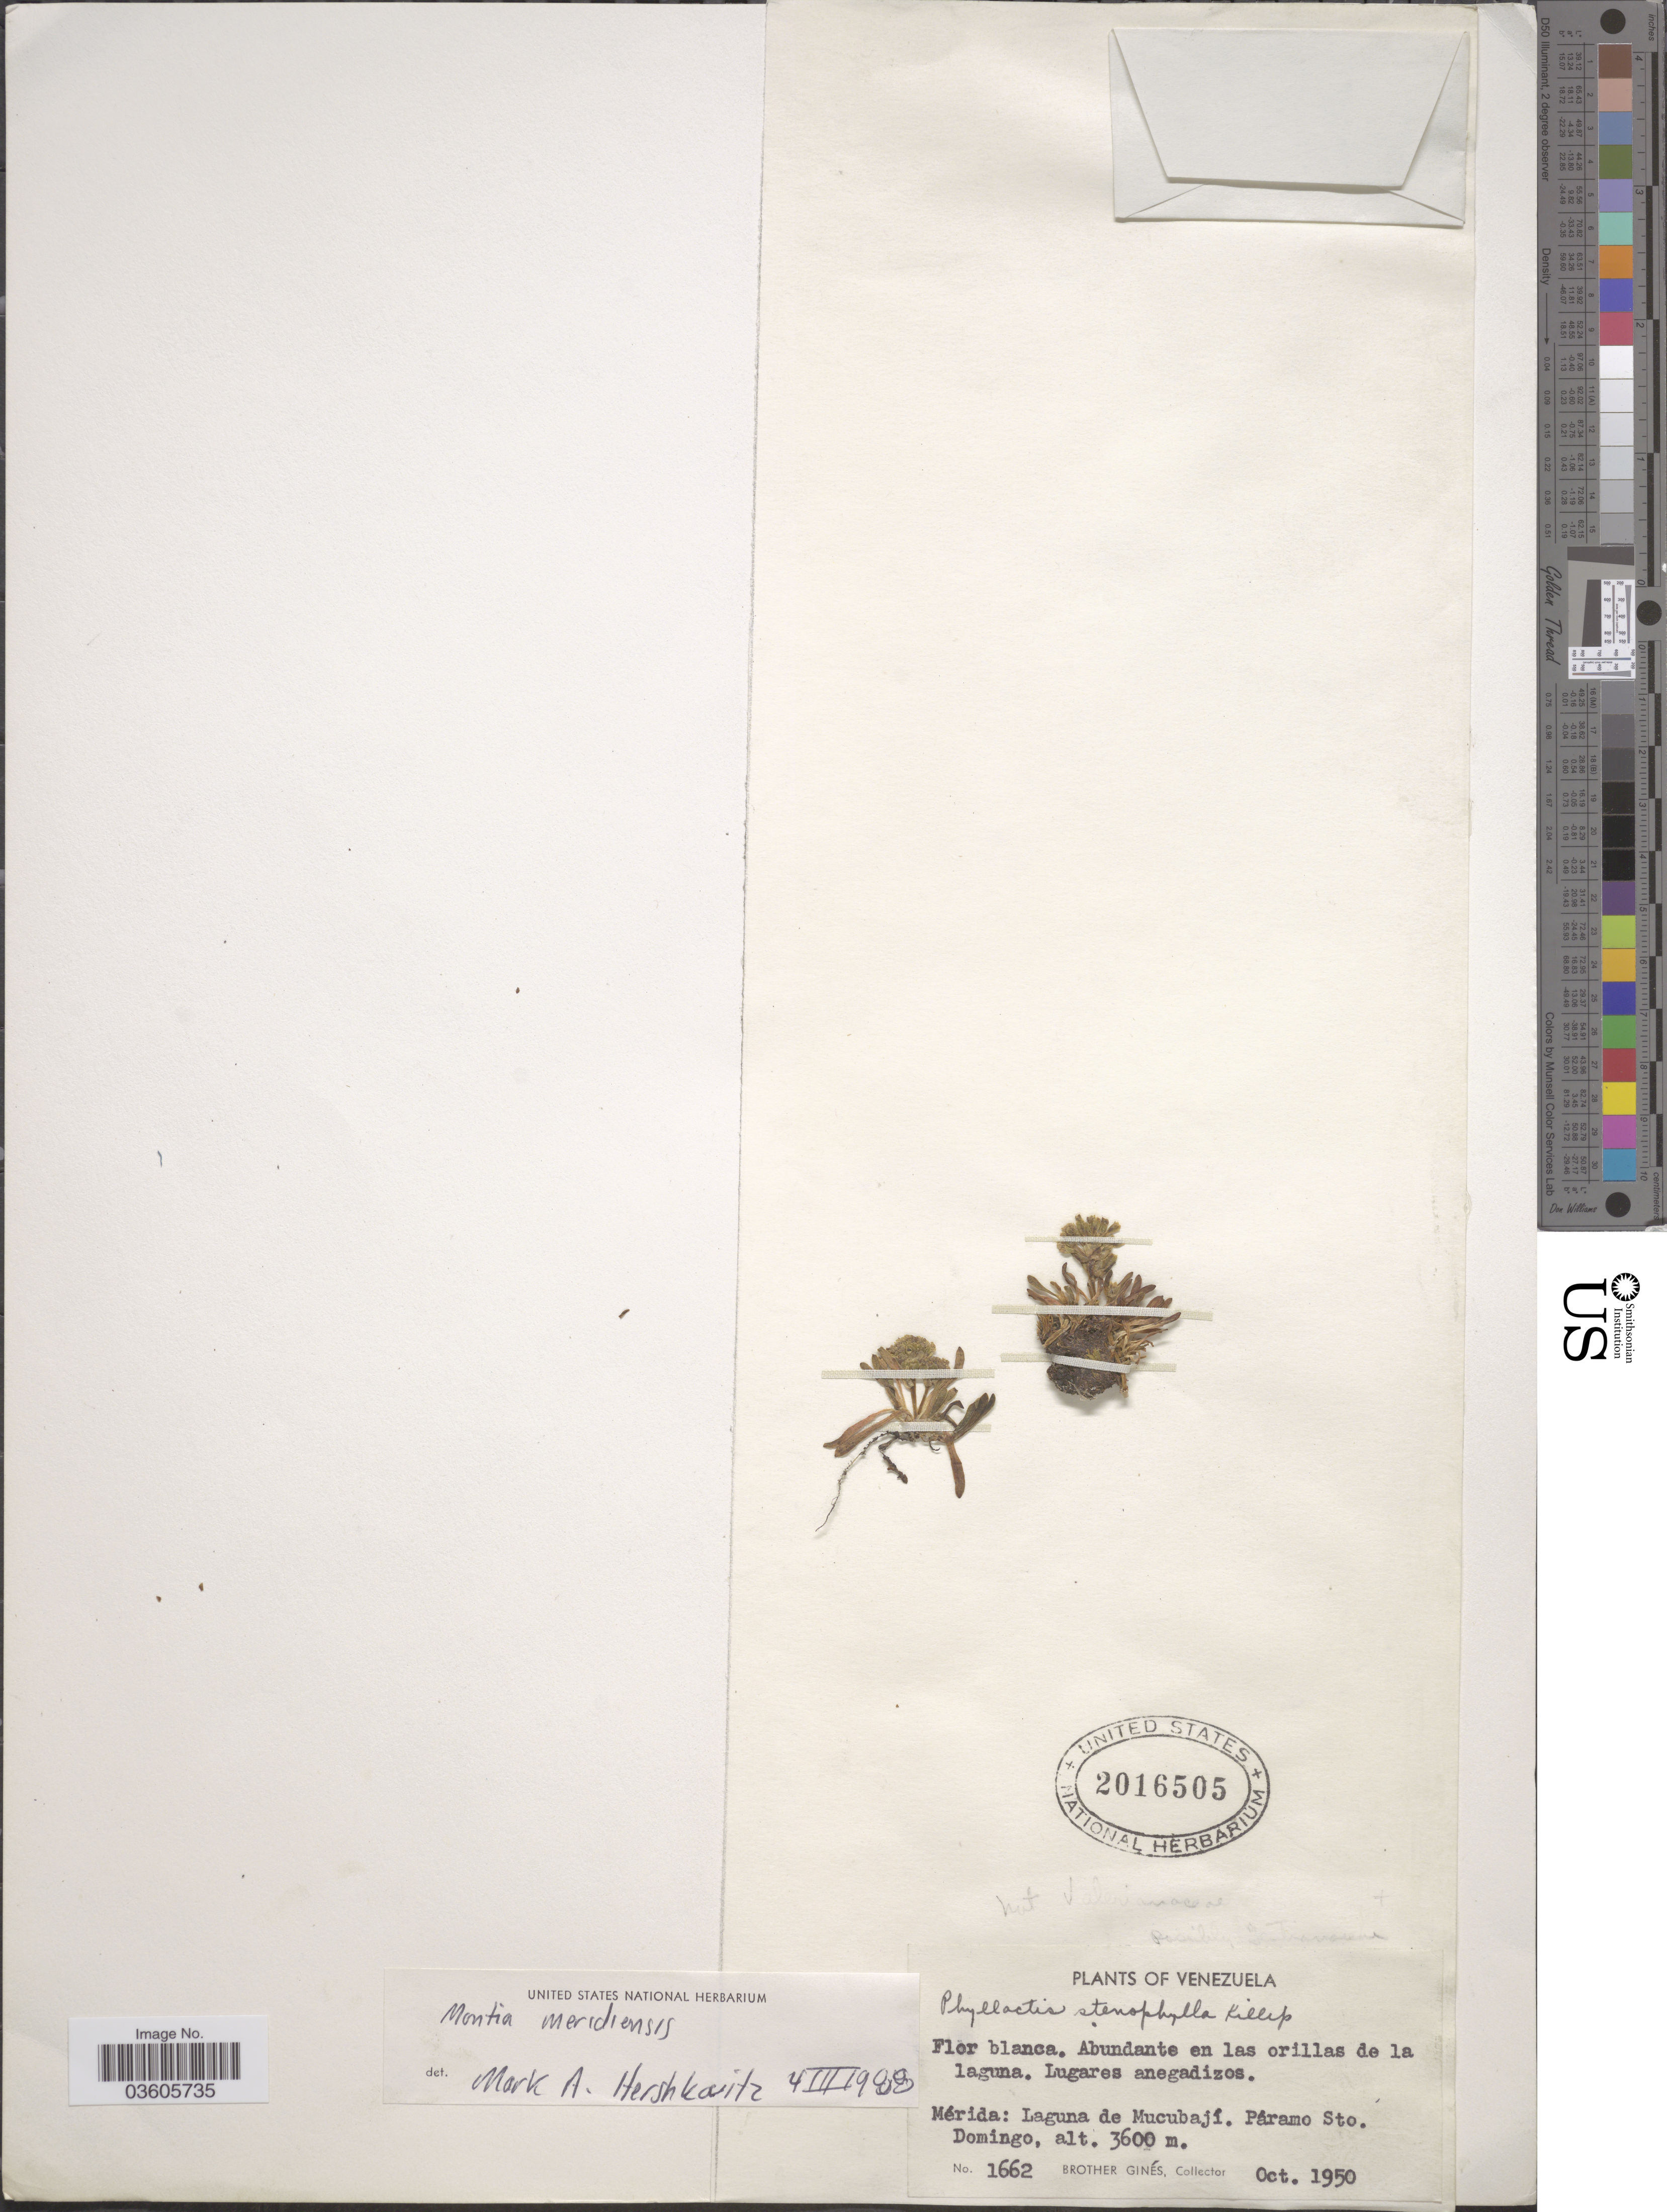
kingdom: Plantae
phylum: Tracheophyta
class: Magnoliopsida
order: Caryophyllales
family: Montiaceae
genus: Montia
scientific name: Montia meridensis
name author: Friedrich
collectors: Bro. Gines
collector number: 1662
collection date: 1950-10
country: Venezuela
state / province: Mérida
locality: Laguna de Mucubají. Páramo Sto. Domingo.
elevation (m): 3600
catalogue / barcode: US 2016505